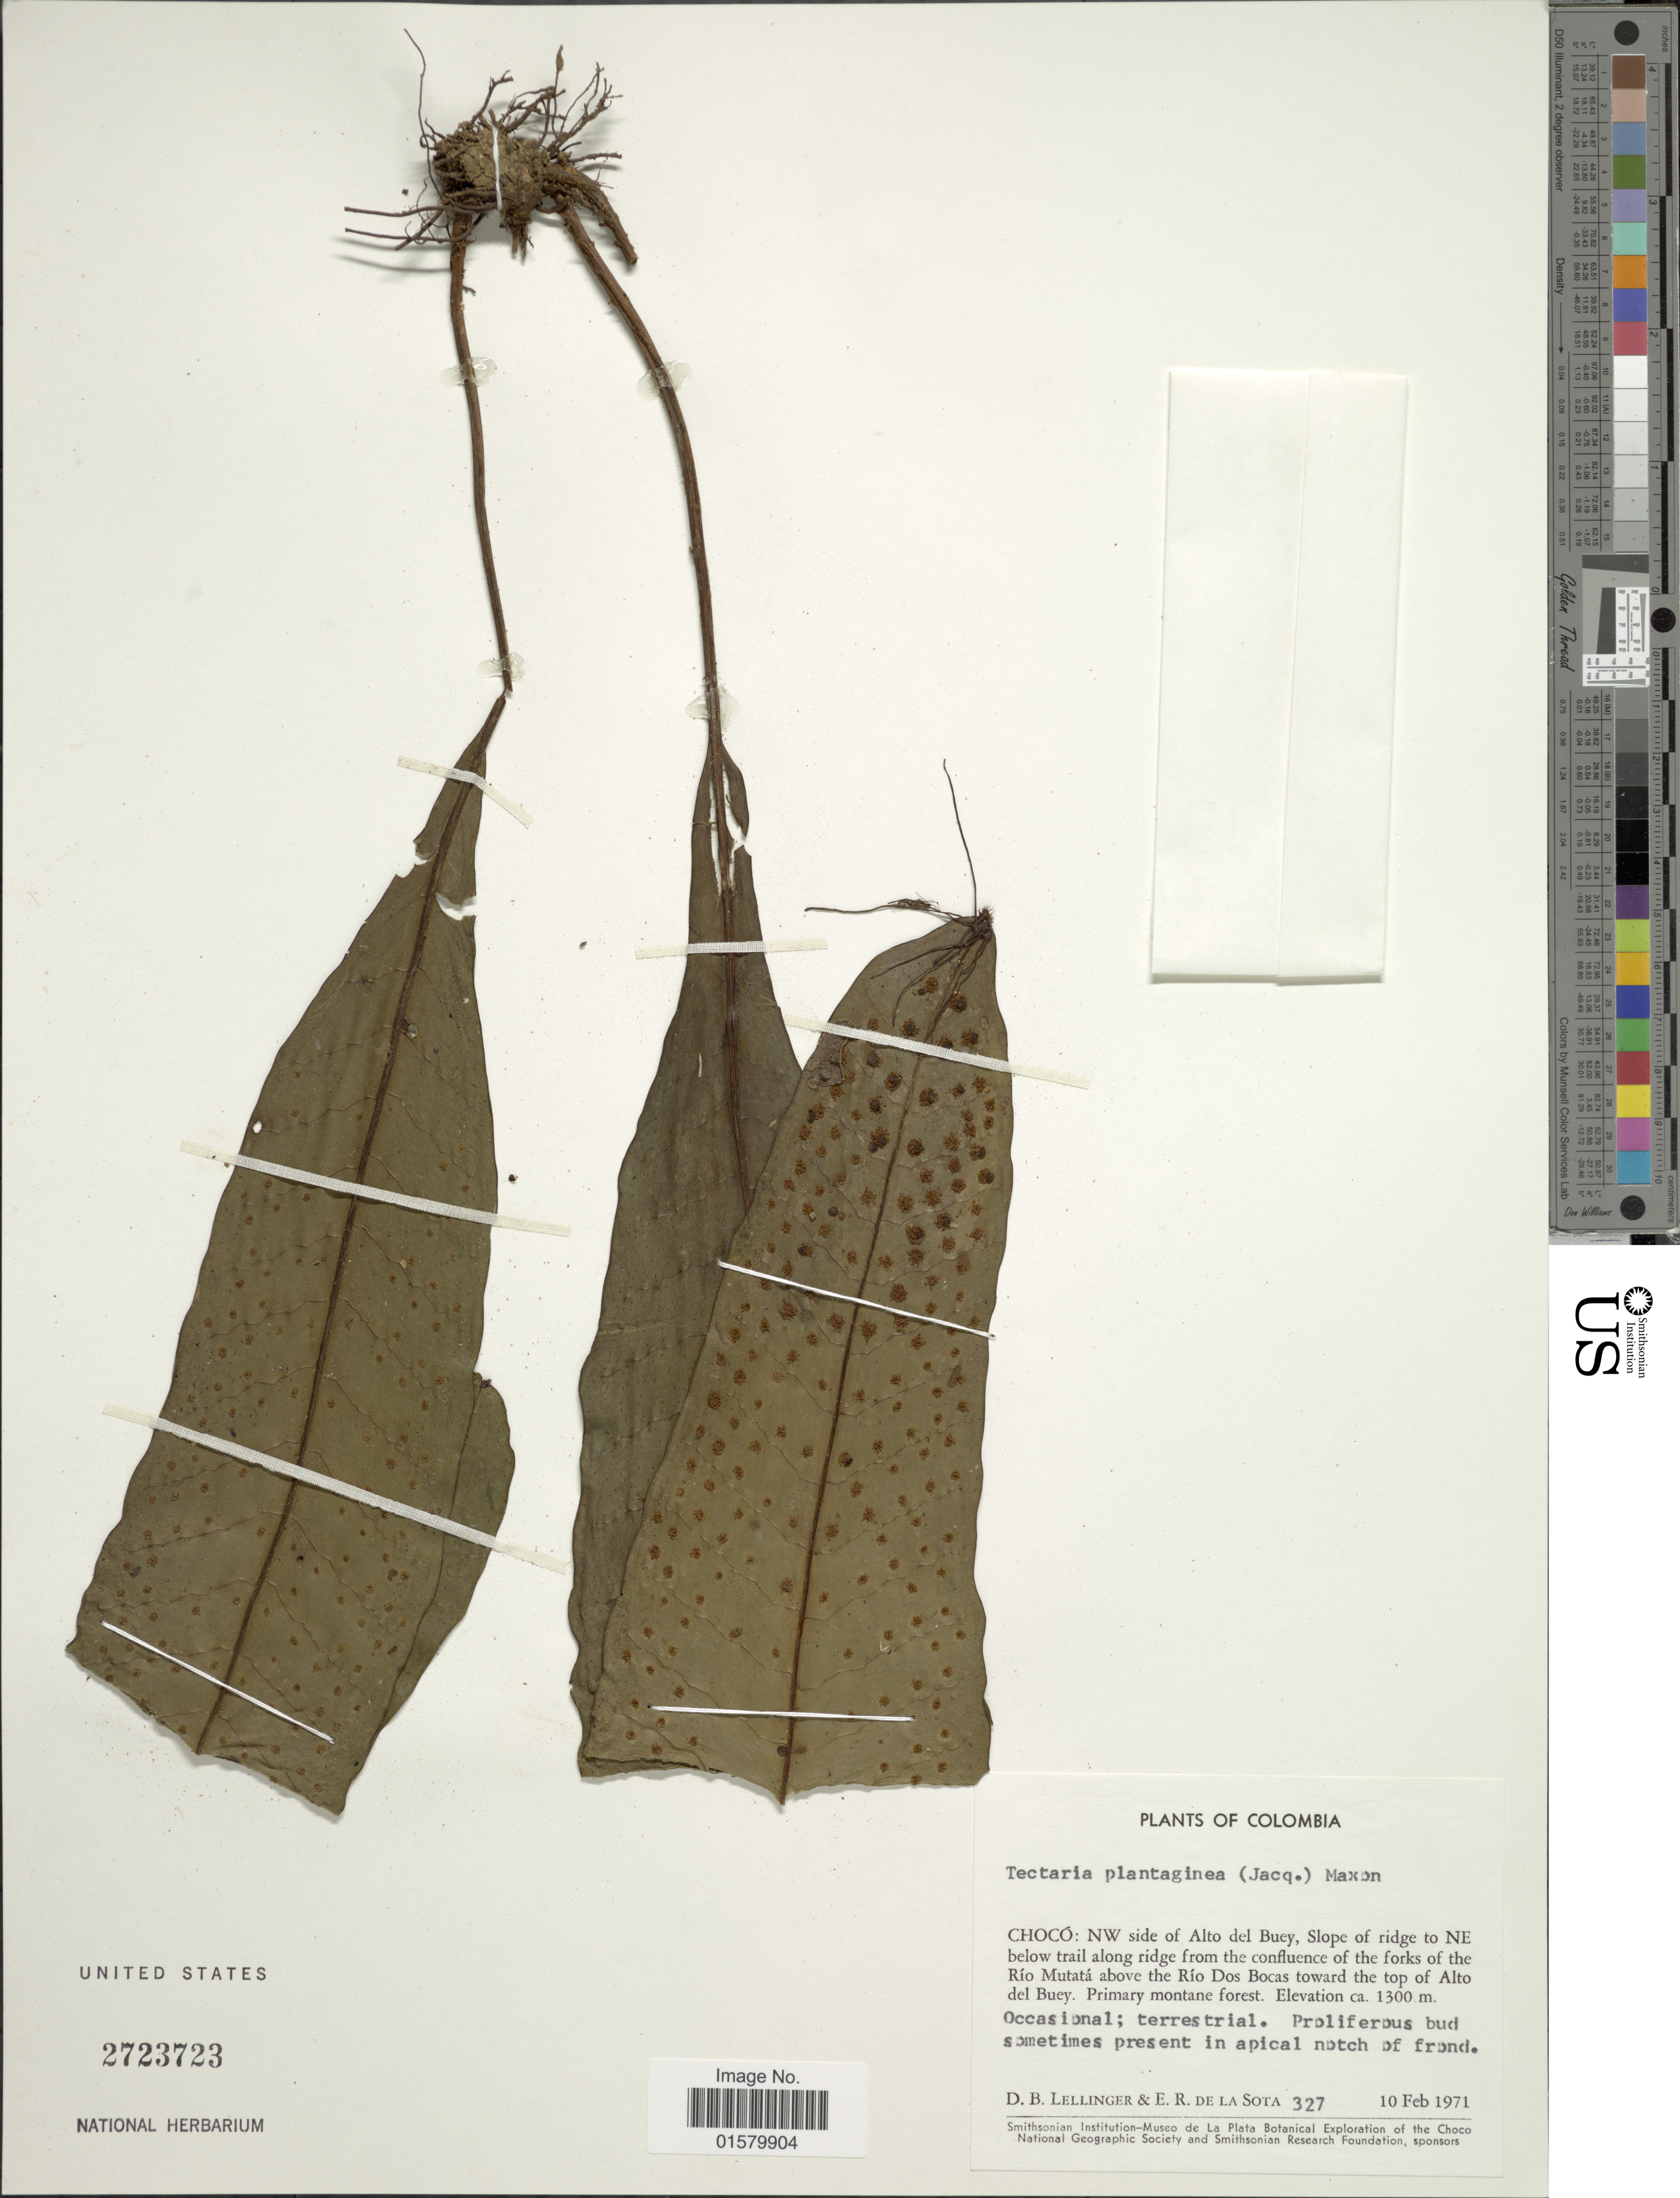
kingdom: Plantae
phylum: Tracheophyta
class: Polypodiopsida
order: Polypodiales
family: Tectariaceae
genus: Tectaria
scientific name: Tectaria plantaginea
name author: (Jacq.) Maxon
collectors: D. B. Lellinger & E. R. de la Sota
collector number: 327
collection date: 1971-02-10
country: Colombia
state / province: Chocó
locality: Choco: NW side of Alto del Buey, slope of ridge to NE below trail along ridge from the confluence of the forks of the Rio Mutata above the Rio Dos Bocas toward the top of alto del Buey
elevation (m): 1300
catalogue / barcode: US 2723723